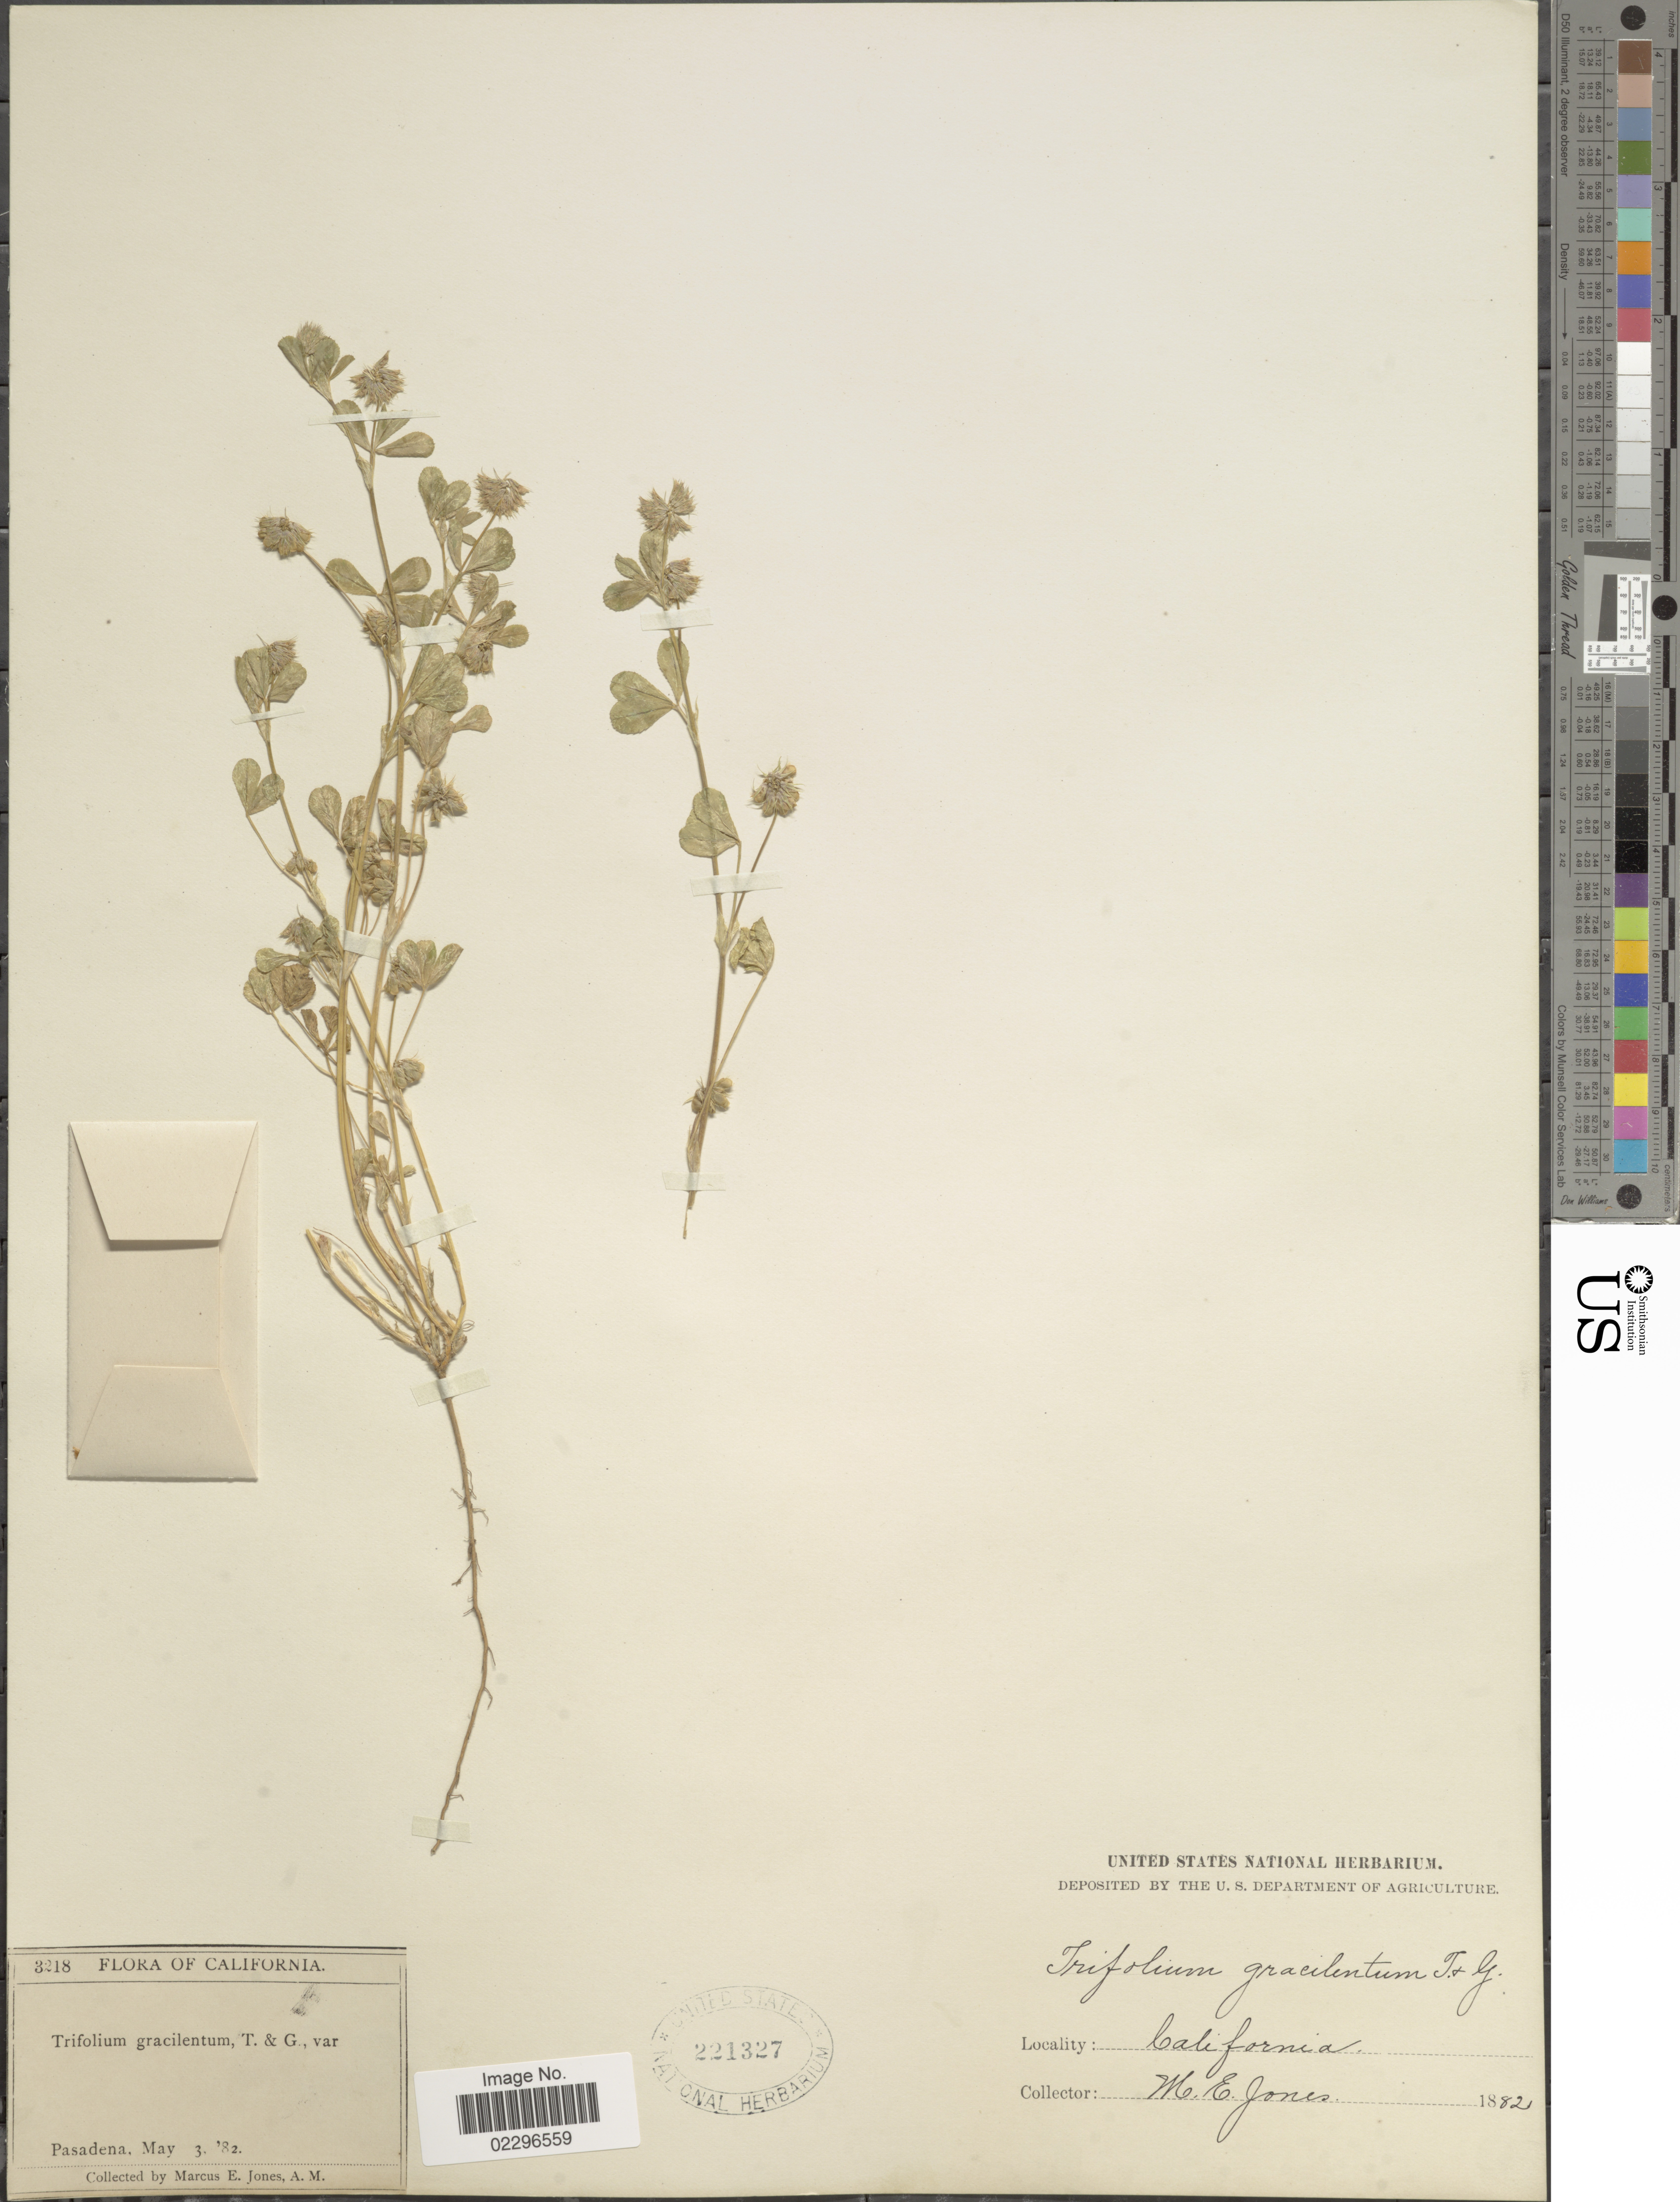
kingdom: Plantae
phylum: Tracheophyta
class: Magnoliopsida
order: Fabales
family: Fabaceae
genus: Trifolium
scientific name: Trifolium gracilentum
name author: Torr. & A. Gray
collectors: M. E. Jones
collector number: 3218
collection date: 1882-05-03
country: United States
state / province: California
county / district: Los Angeles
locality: Pasadena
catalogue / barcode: US 221327